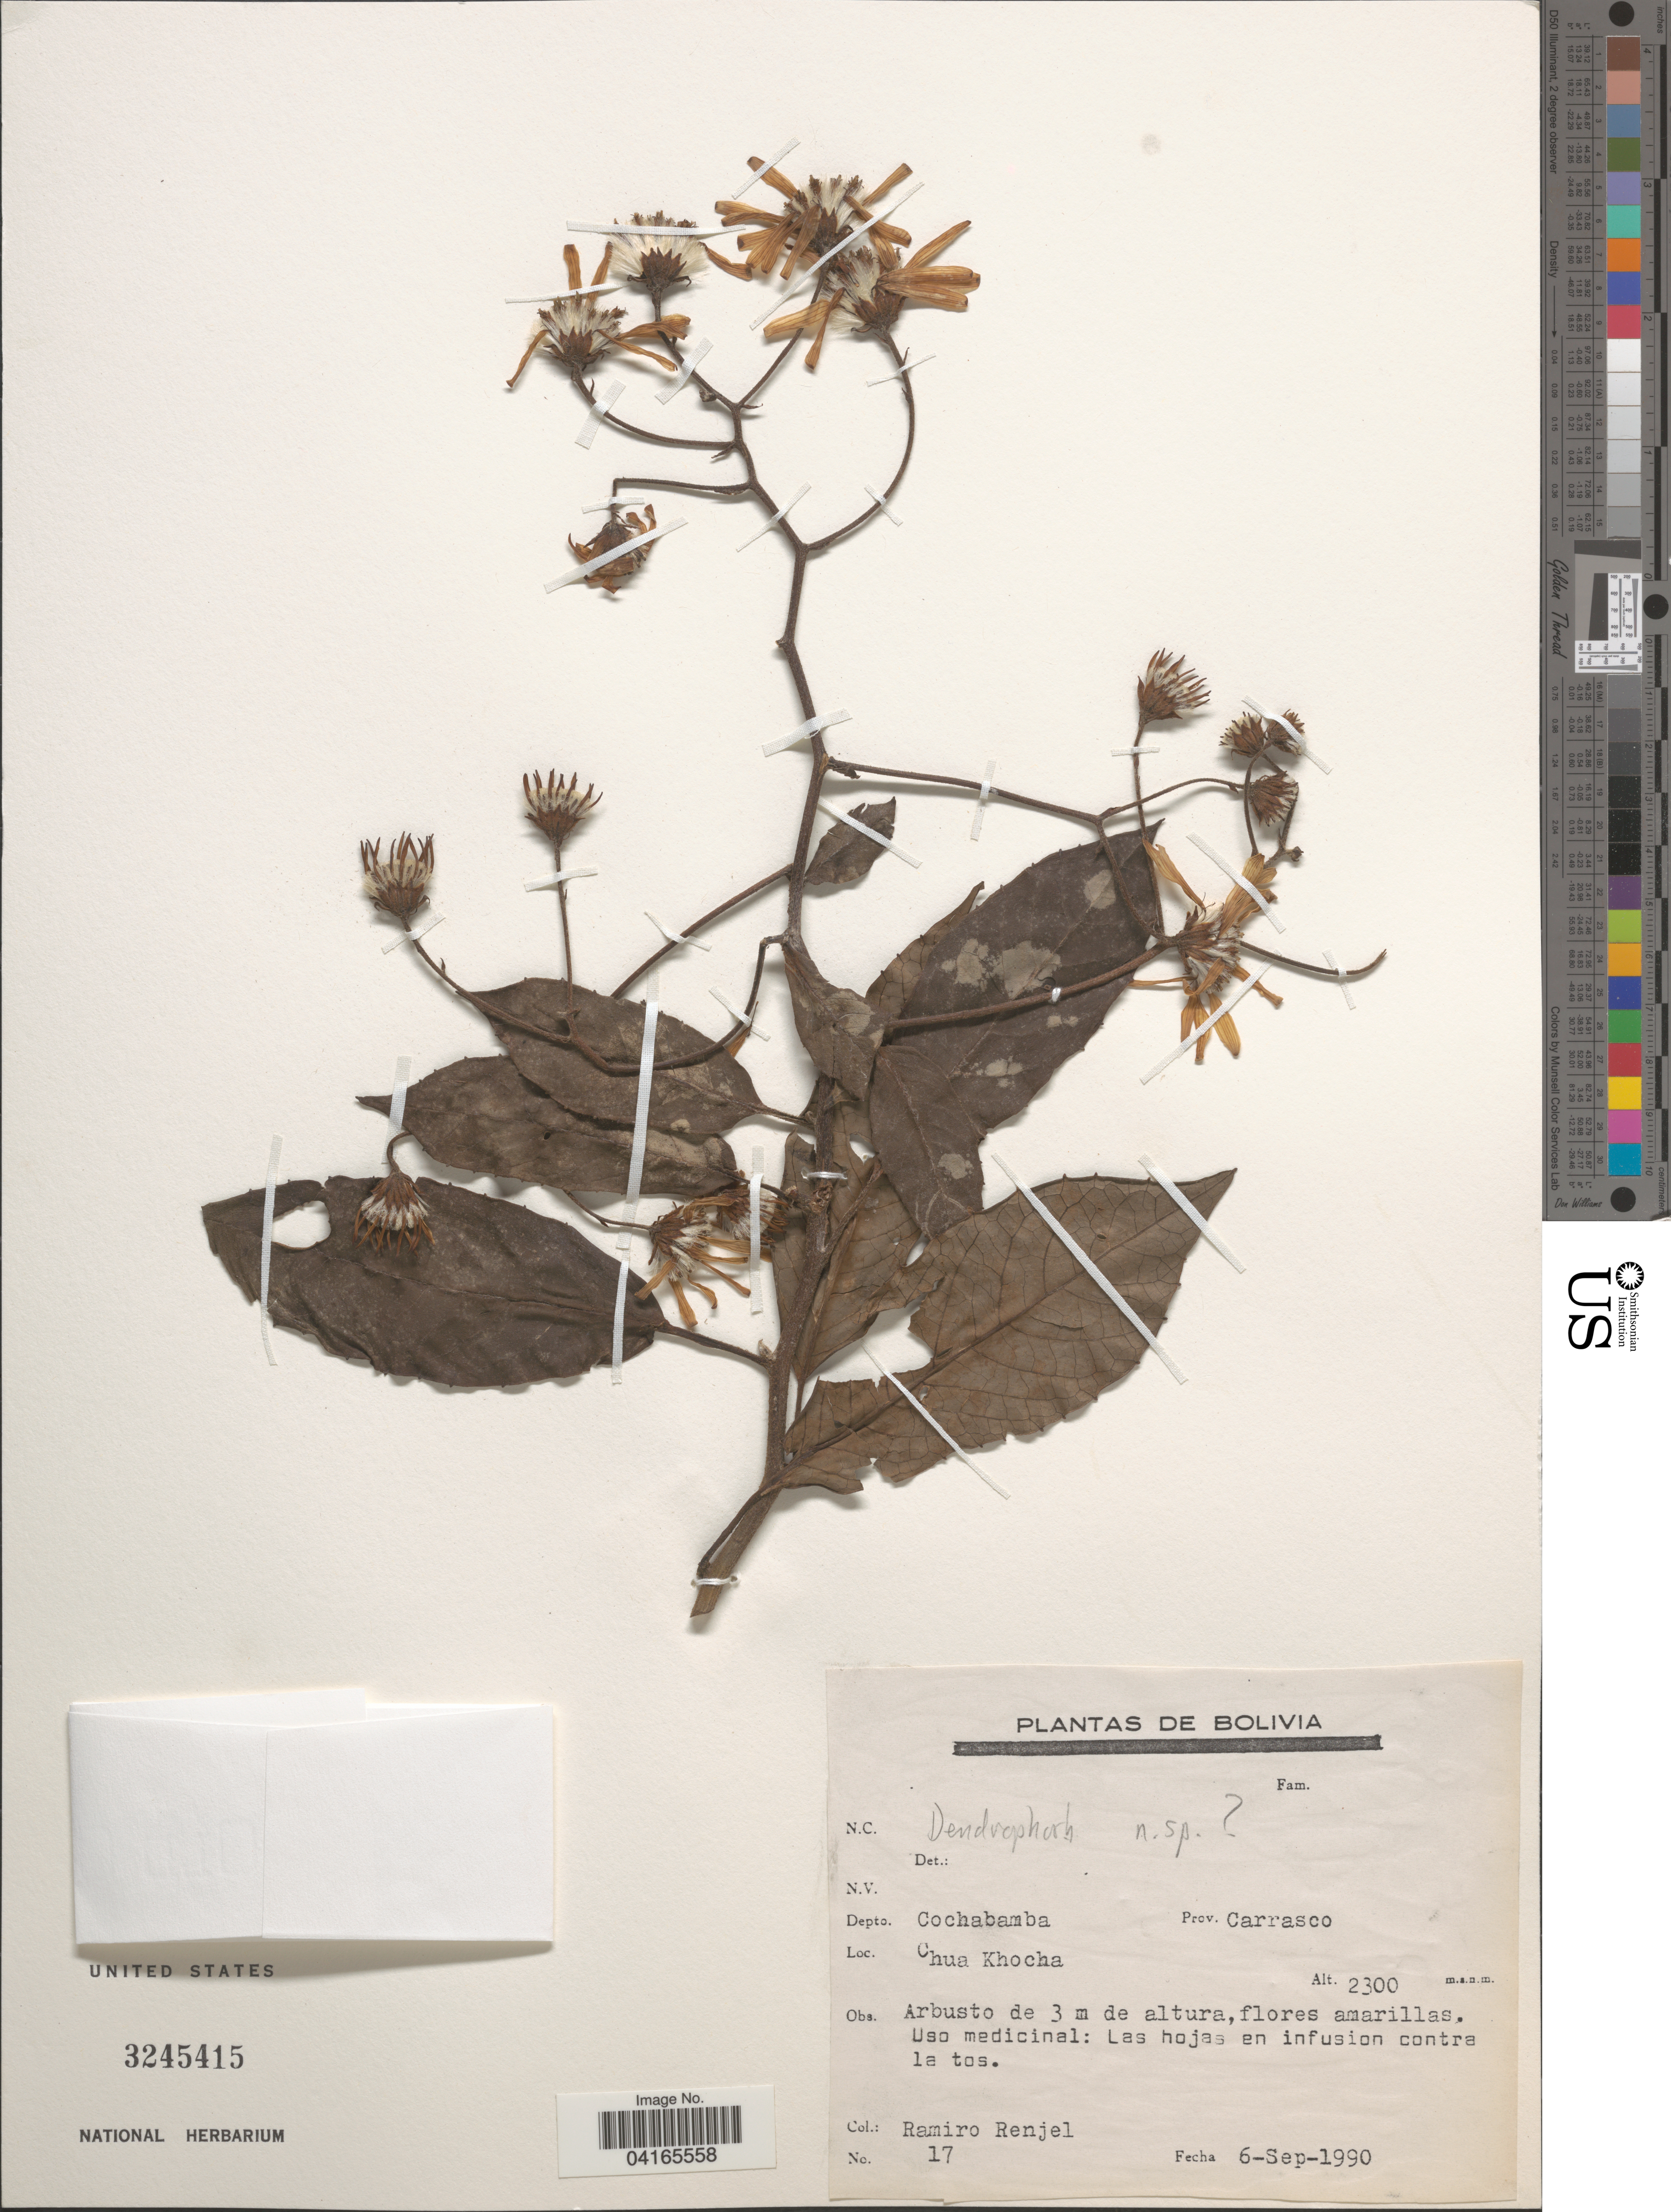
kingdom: Plantae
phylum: Tracheophyta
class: Magnoliopsida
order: Asterales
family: Asteraceae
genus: Dendrophorbium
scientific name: Dendrophorbium sp.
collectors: R. Renjel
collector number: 17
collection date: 1990-09-06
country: Bolivia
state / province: Cochabamba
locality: Depto. Cochabamba. Prov. Carrasco. Chua Khocha.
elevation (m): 2300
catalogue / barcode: US 3245415